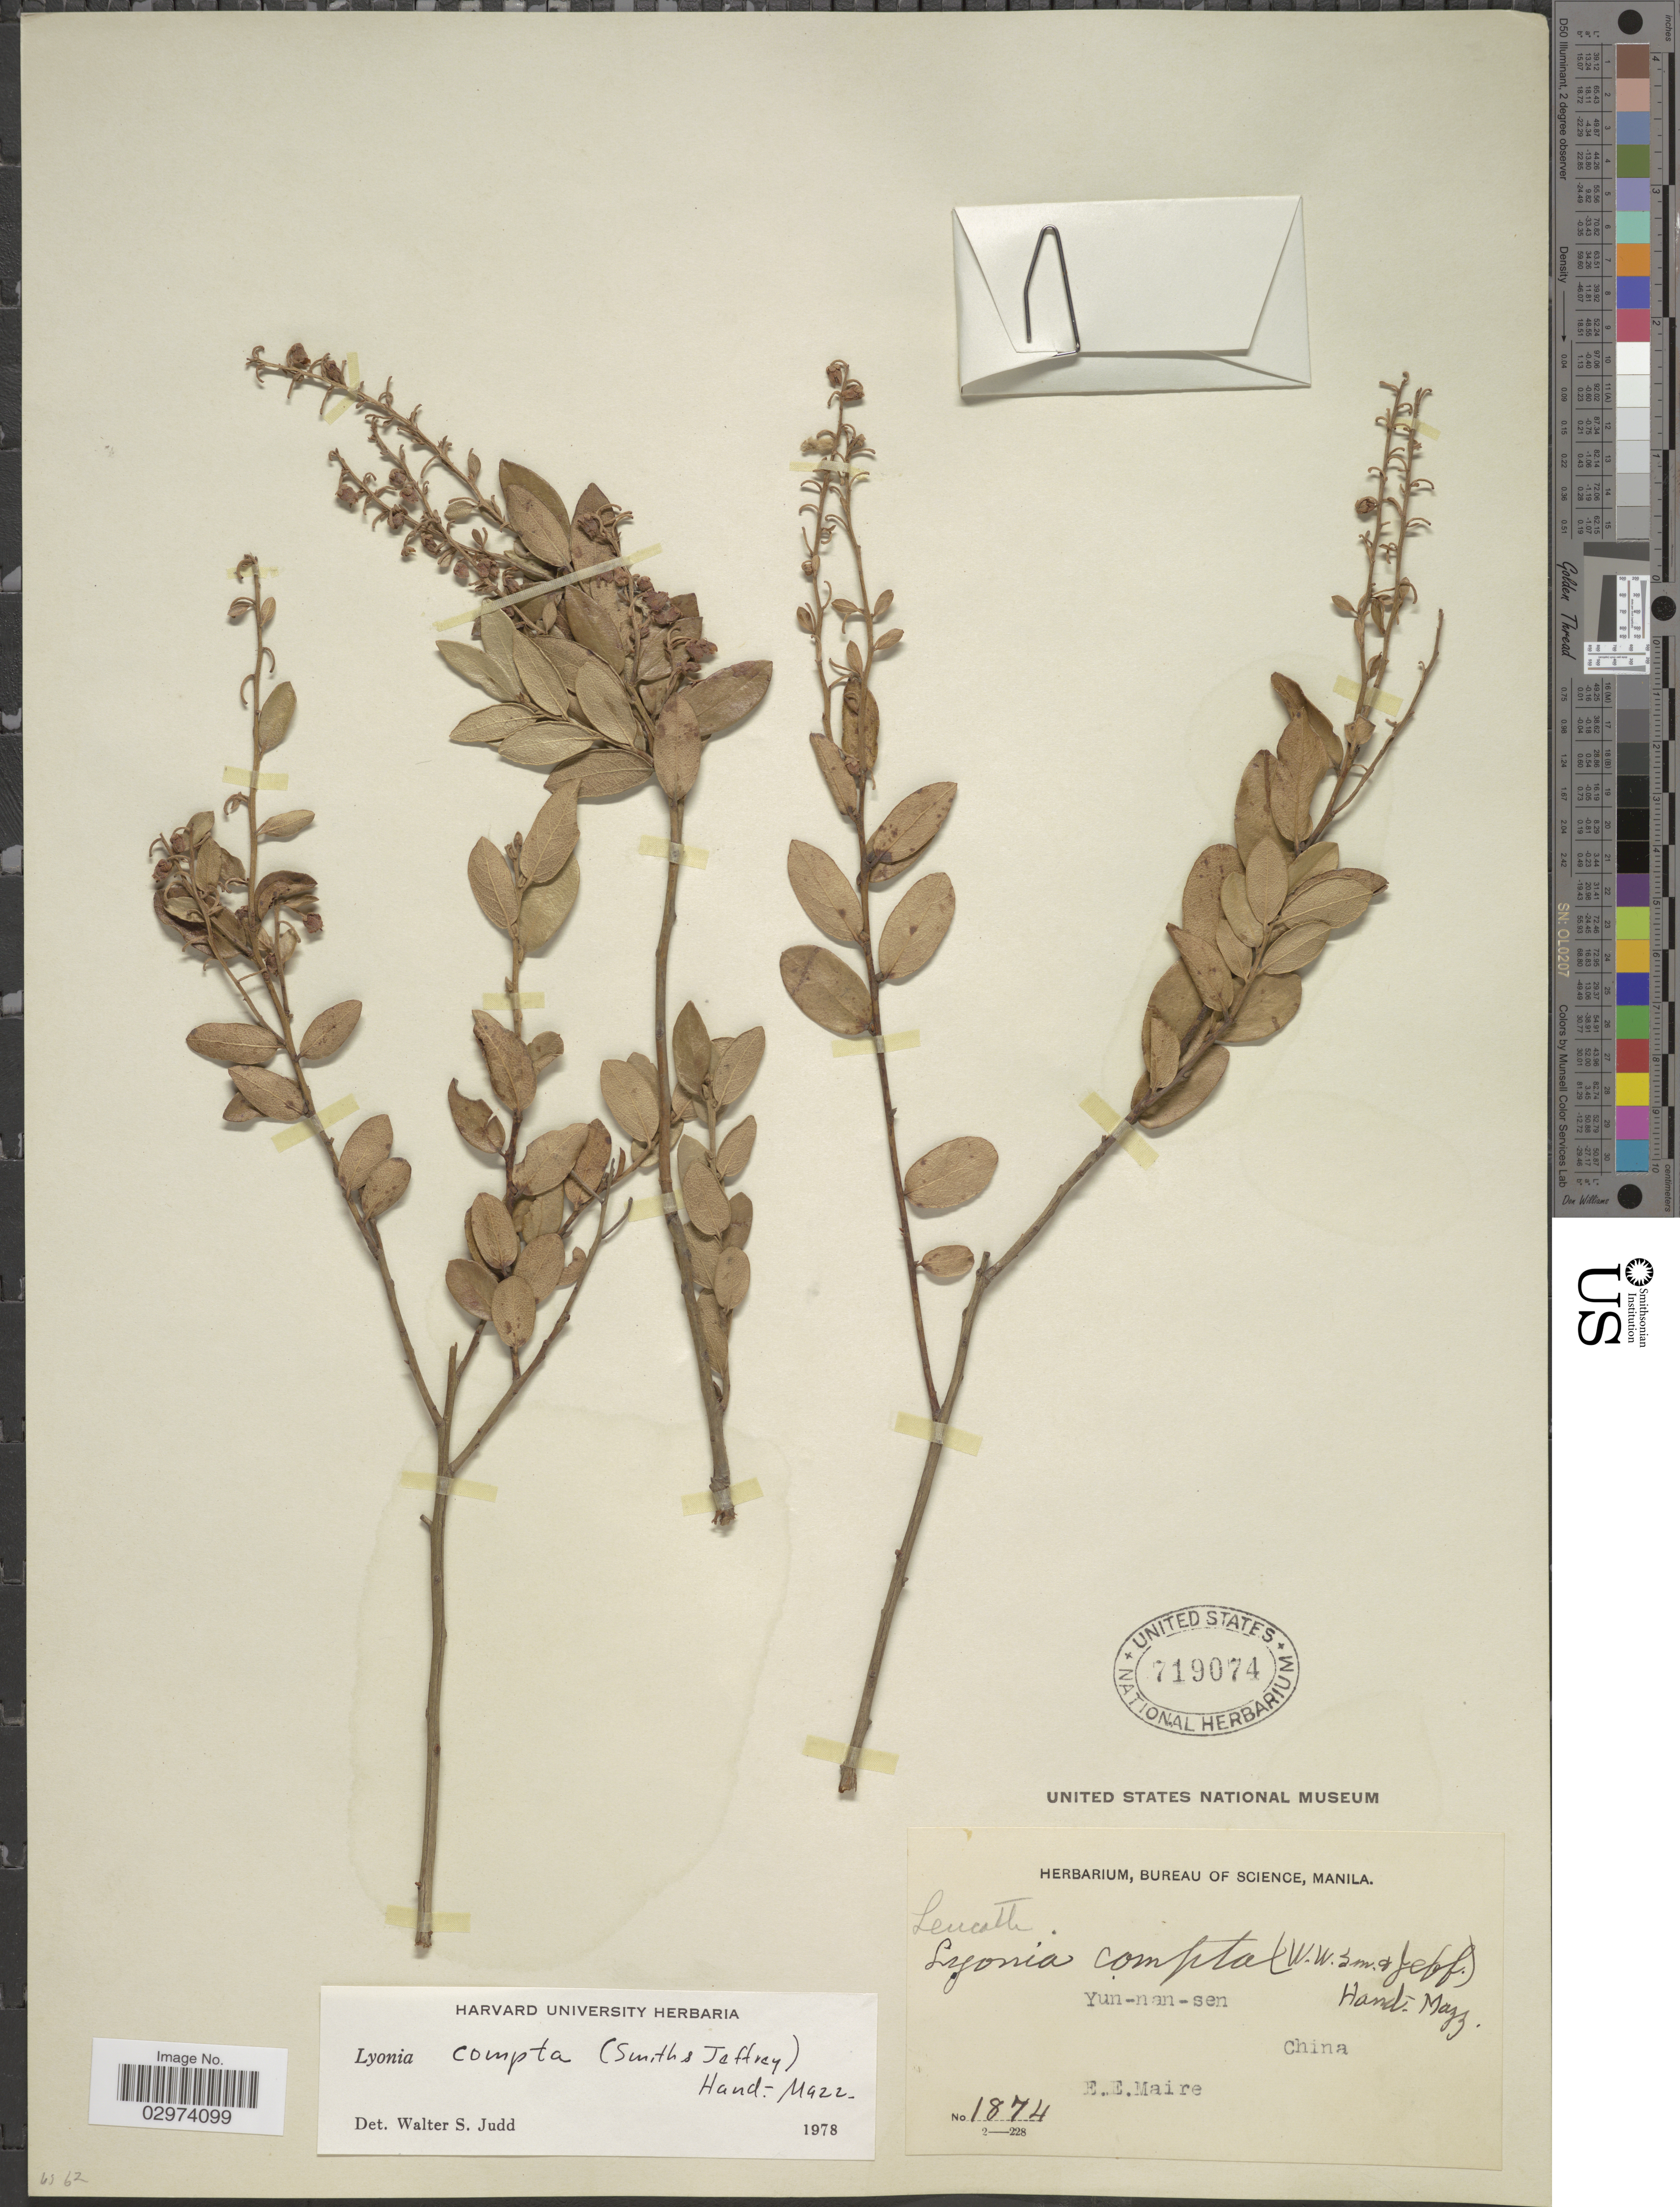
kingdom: Plantae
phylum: Tracheophyta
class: Magnoliopsida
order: Ericales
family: Ericaceae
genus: Lyonia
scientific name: Lyonia compta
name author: (W.W. Sm. & Jeffrey) Hand.-Mazz.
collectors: E. E. Maire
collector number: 1874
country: China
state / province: Yunnan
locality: Yun-nan-sen.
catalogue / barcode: US 719074